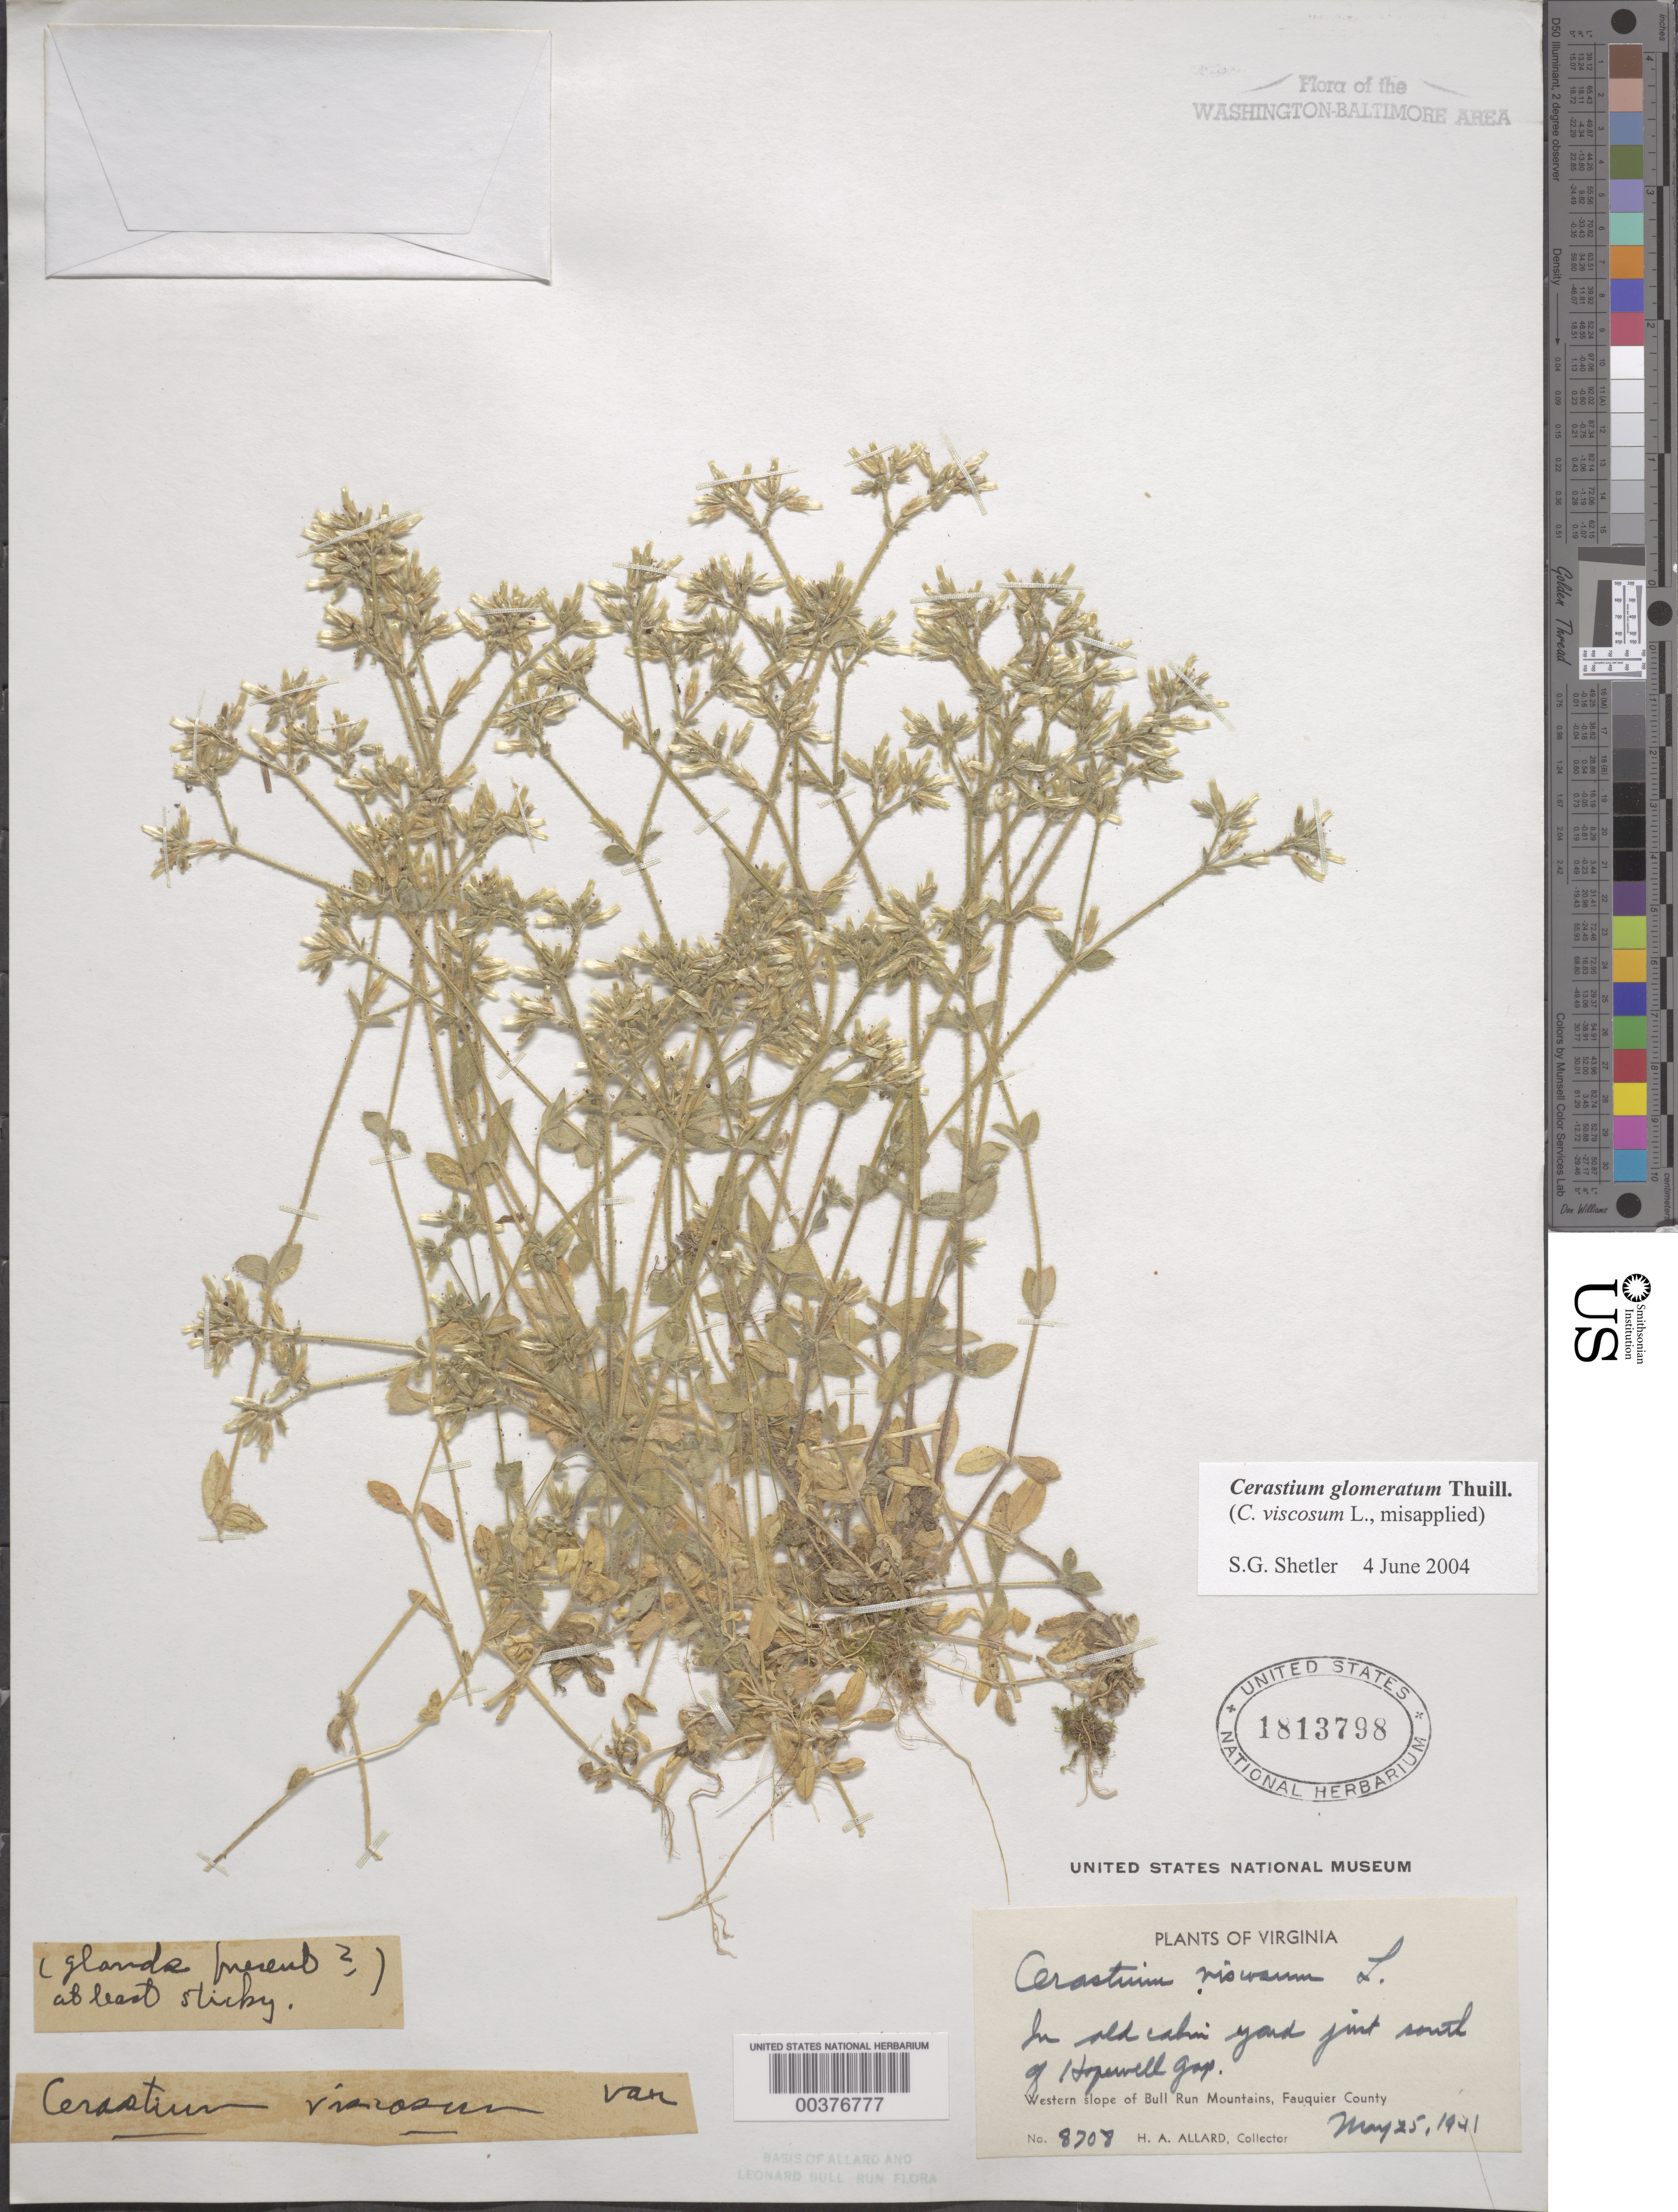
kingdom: Plantae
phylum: Tracheophyta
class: Magnoliopsida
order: Caryophyllales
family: Caryophyllaceae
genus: Cerastium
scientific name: Cerastium glomeratum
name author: Thuill.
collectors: H. A. Allard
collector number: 8708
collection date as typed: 25 May 1941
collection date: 1941-05-25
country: United States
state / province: Virginia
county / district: Fauquier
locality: South of Hopewell Gap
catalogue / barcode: US 1813798